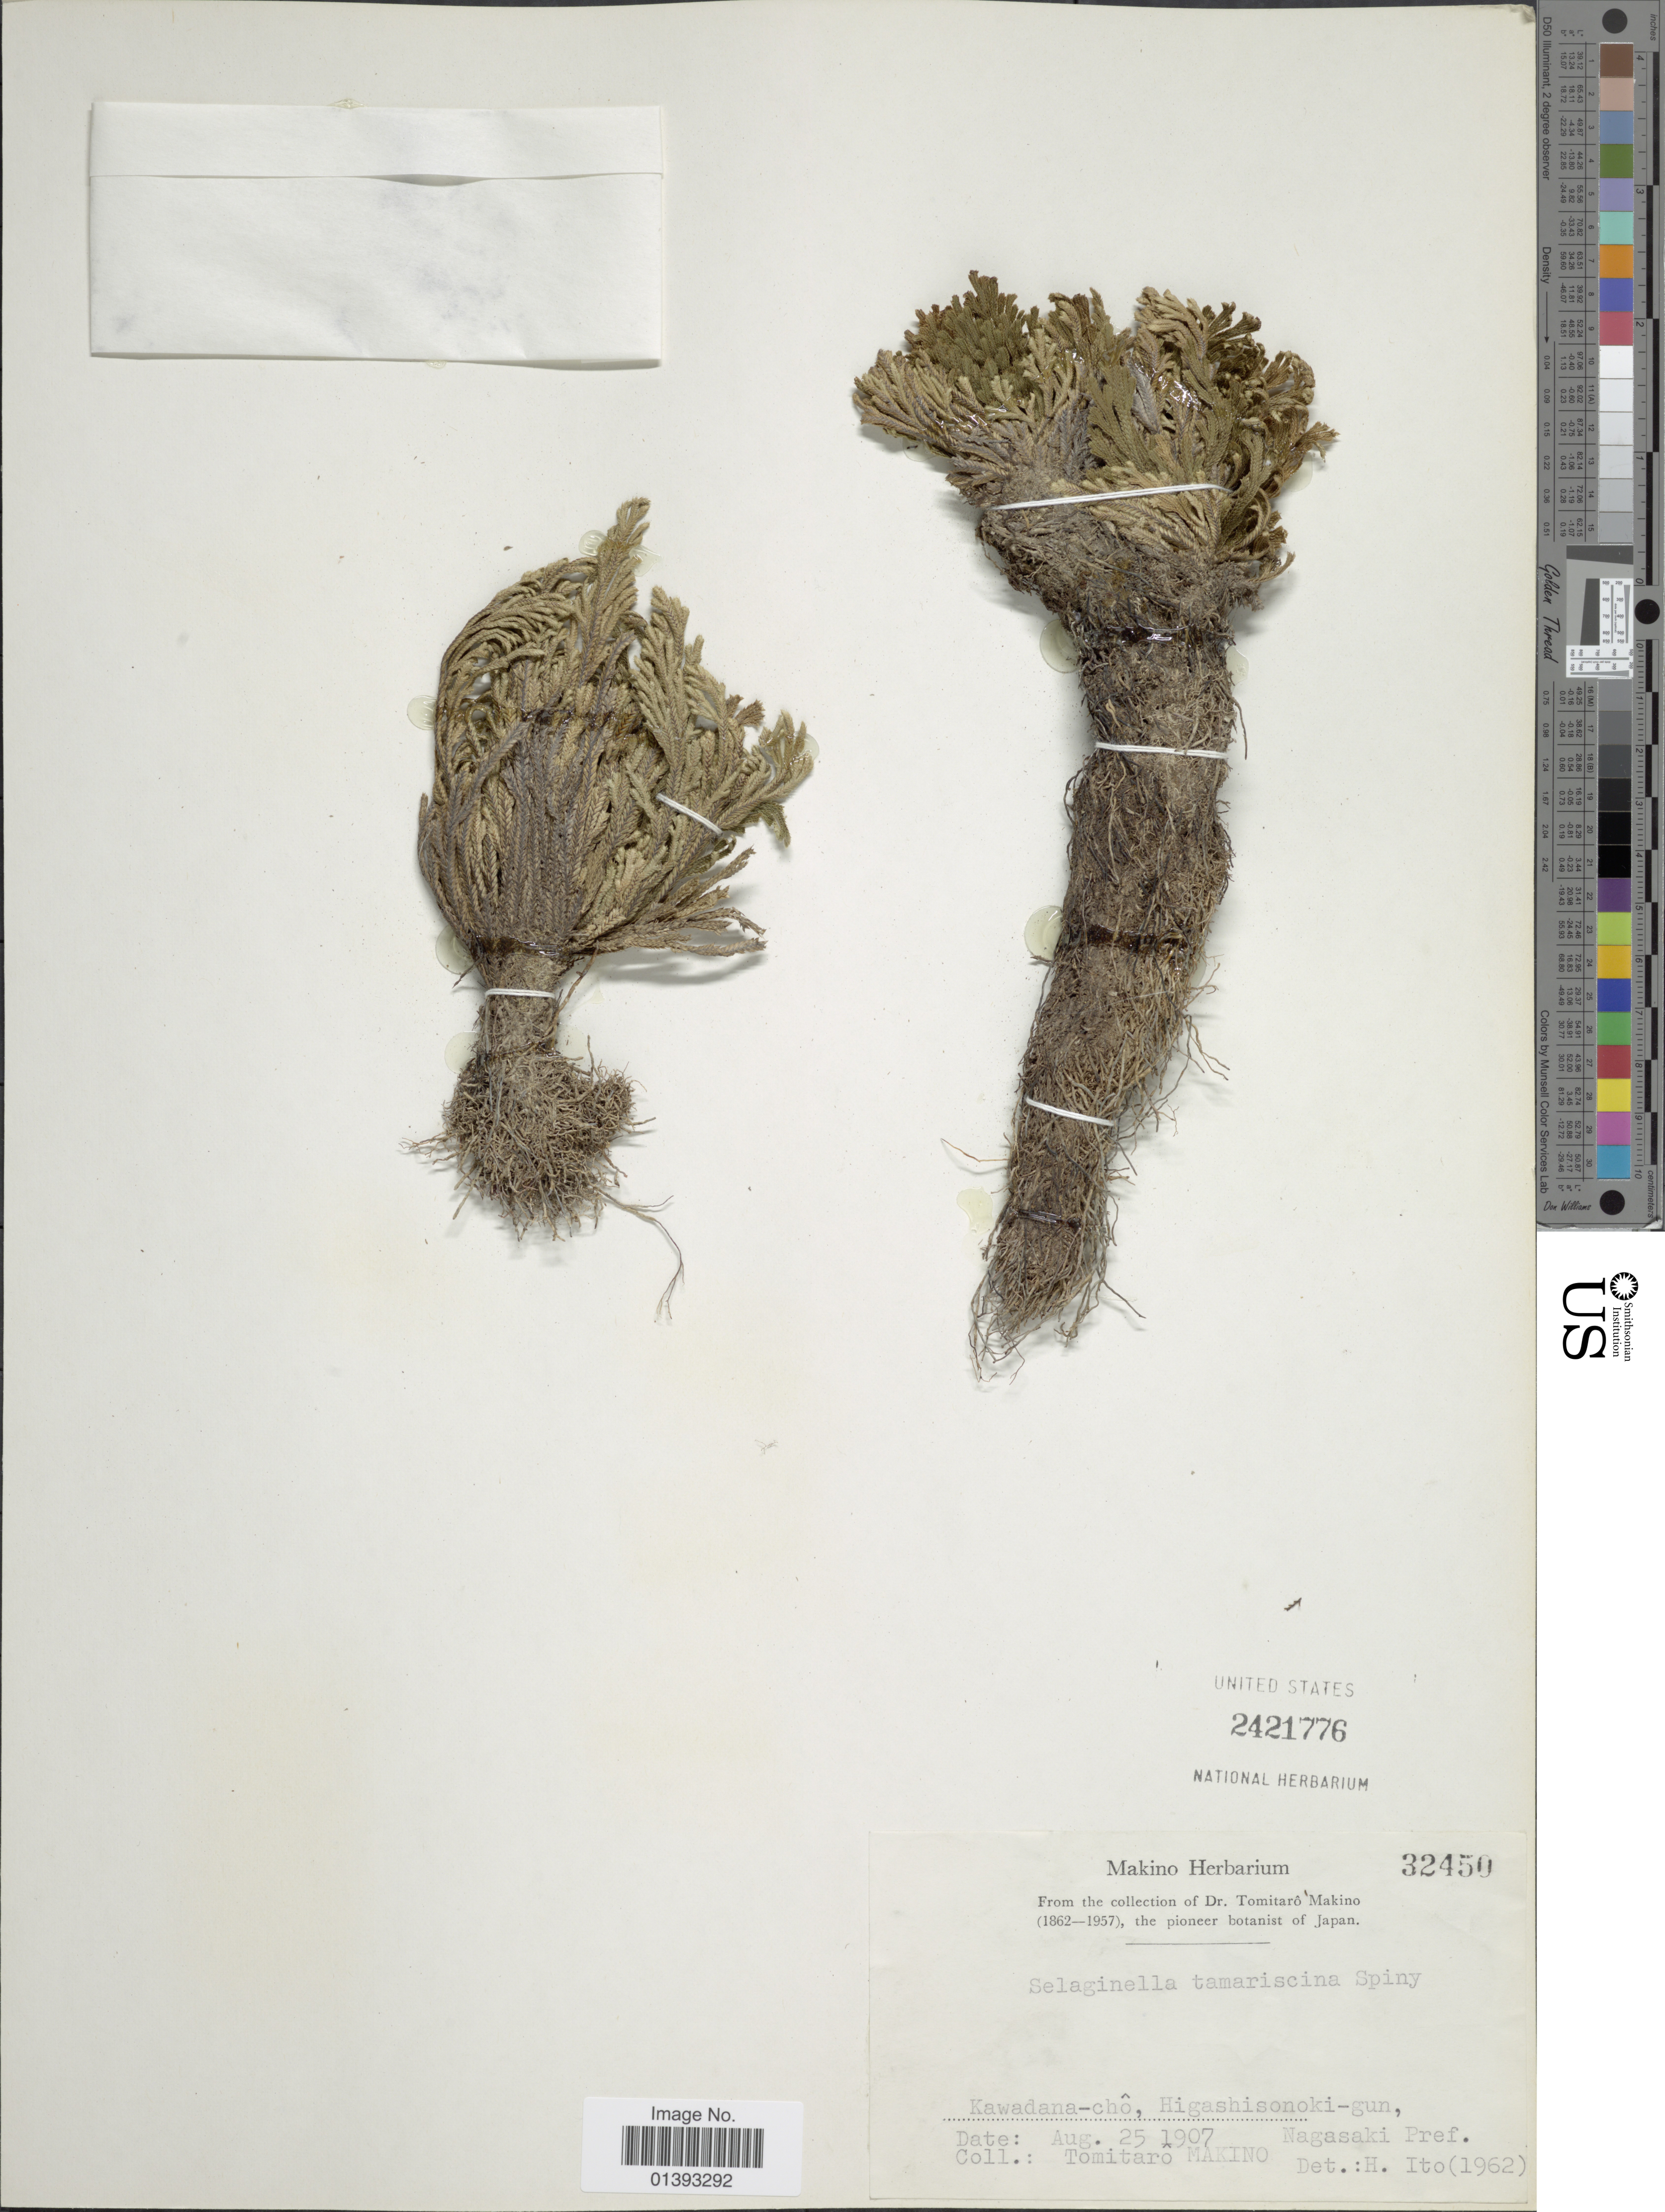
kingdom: Plantae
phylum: Tracheophyta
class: Lycopodiopsida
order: Selaginellales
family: Selaginellaceae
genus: Selaginella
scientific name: Selaginella tamariscina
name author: (P. Beauv.) Spring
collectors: T. Makino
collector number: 32450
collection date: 1907-08-25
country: Japan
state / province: Nagasaki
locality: Kawadana-cho, Higashisonoki-gun, Nagasaki pref.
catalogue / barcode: US 2421776